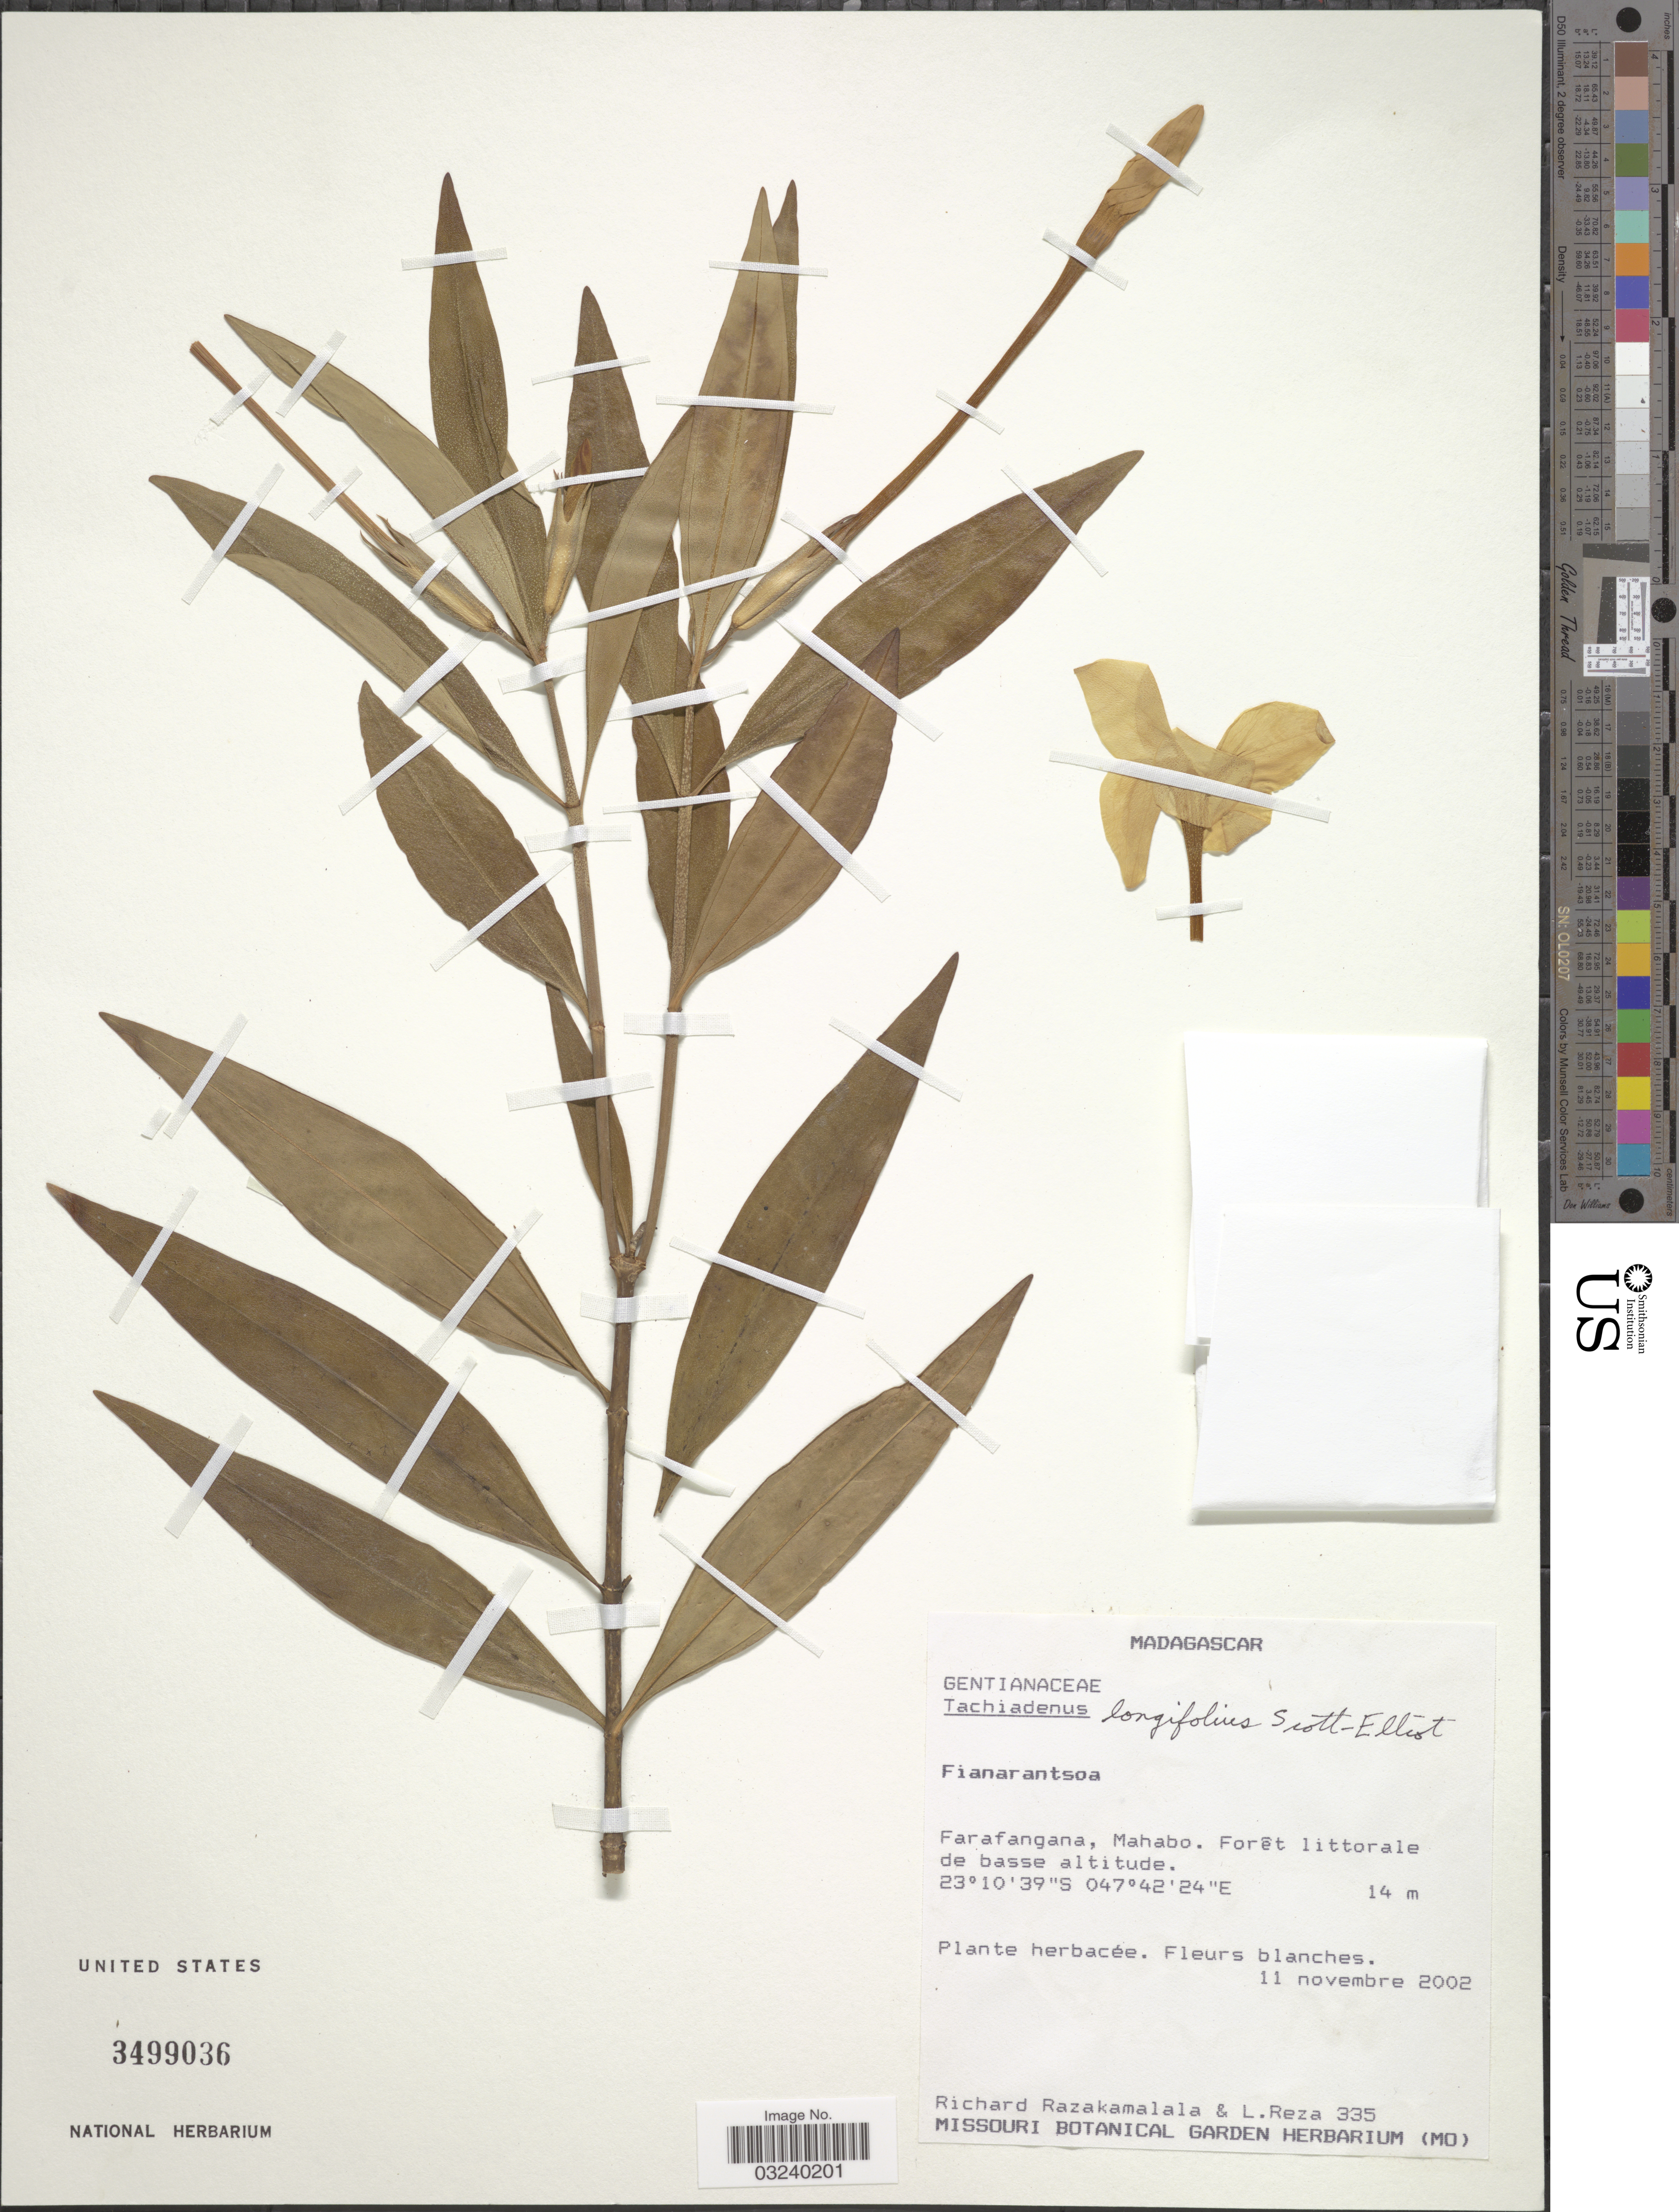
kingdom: Plantae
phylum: Tracheophyta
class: Magnoliopsida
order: Gentianales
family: Gentianaceae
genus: Tachiadenus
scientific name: Tachiadenus longiflorus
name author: Griseb.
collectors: R. Razakamalala & L. Reza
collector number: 335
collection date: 2002-11-11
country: Madagascar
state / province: Menabe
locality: Farafangana, Mahabo.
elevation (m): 14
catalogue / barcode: US 3499036